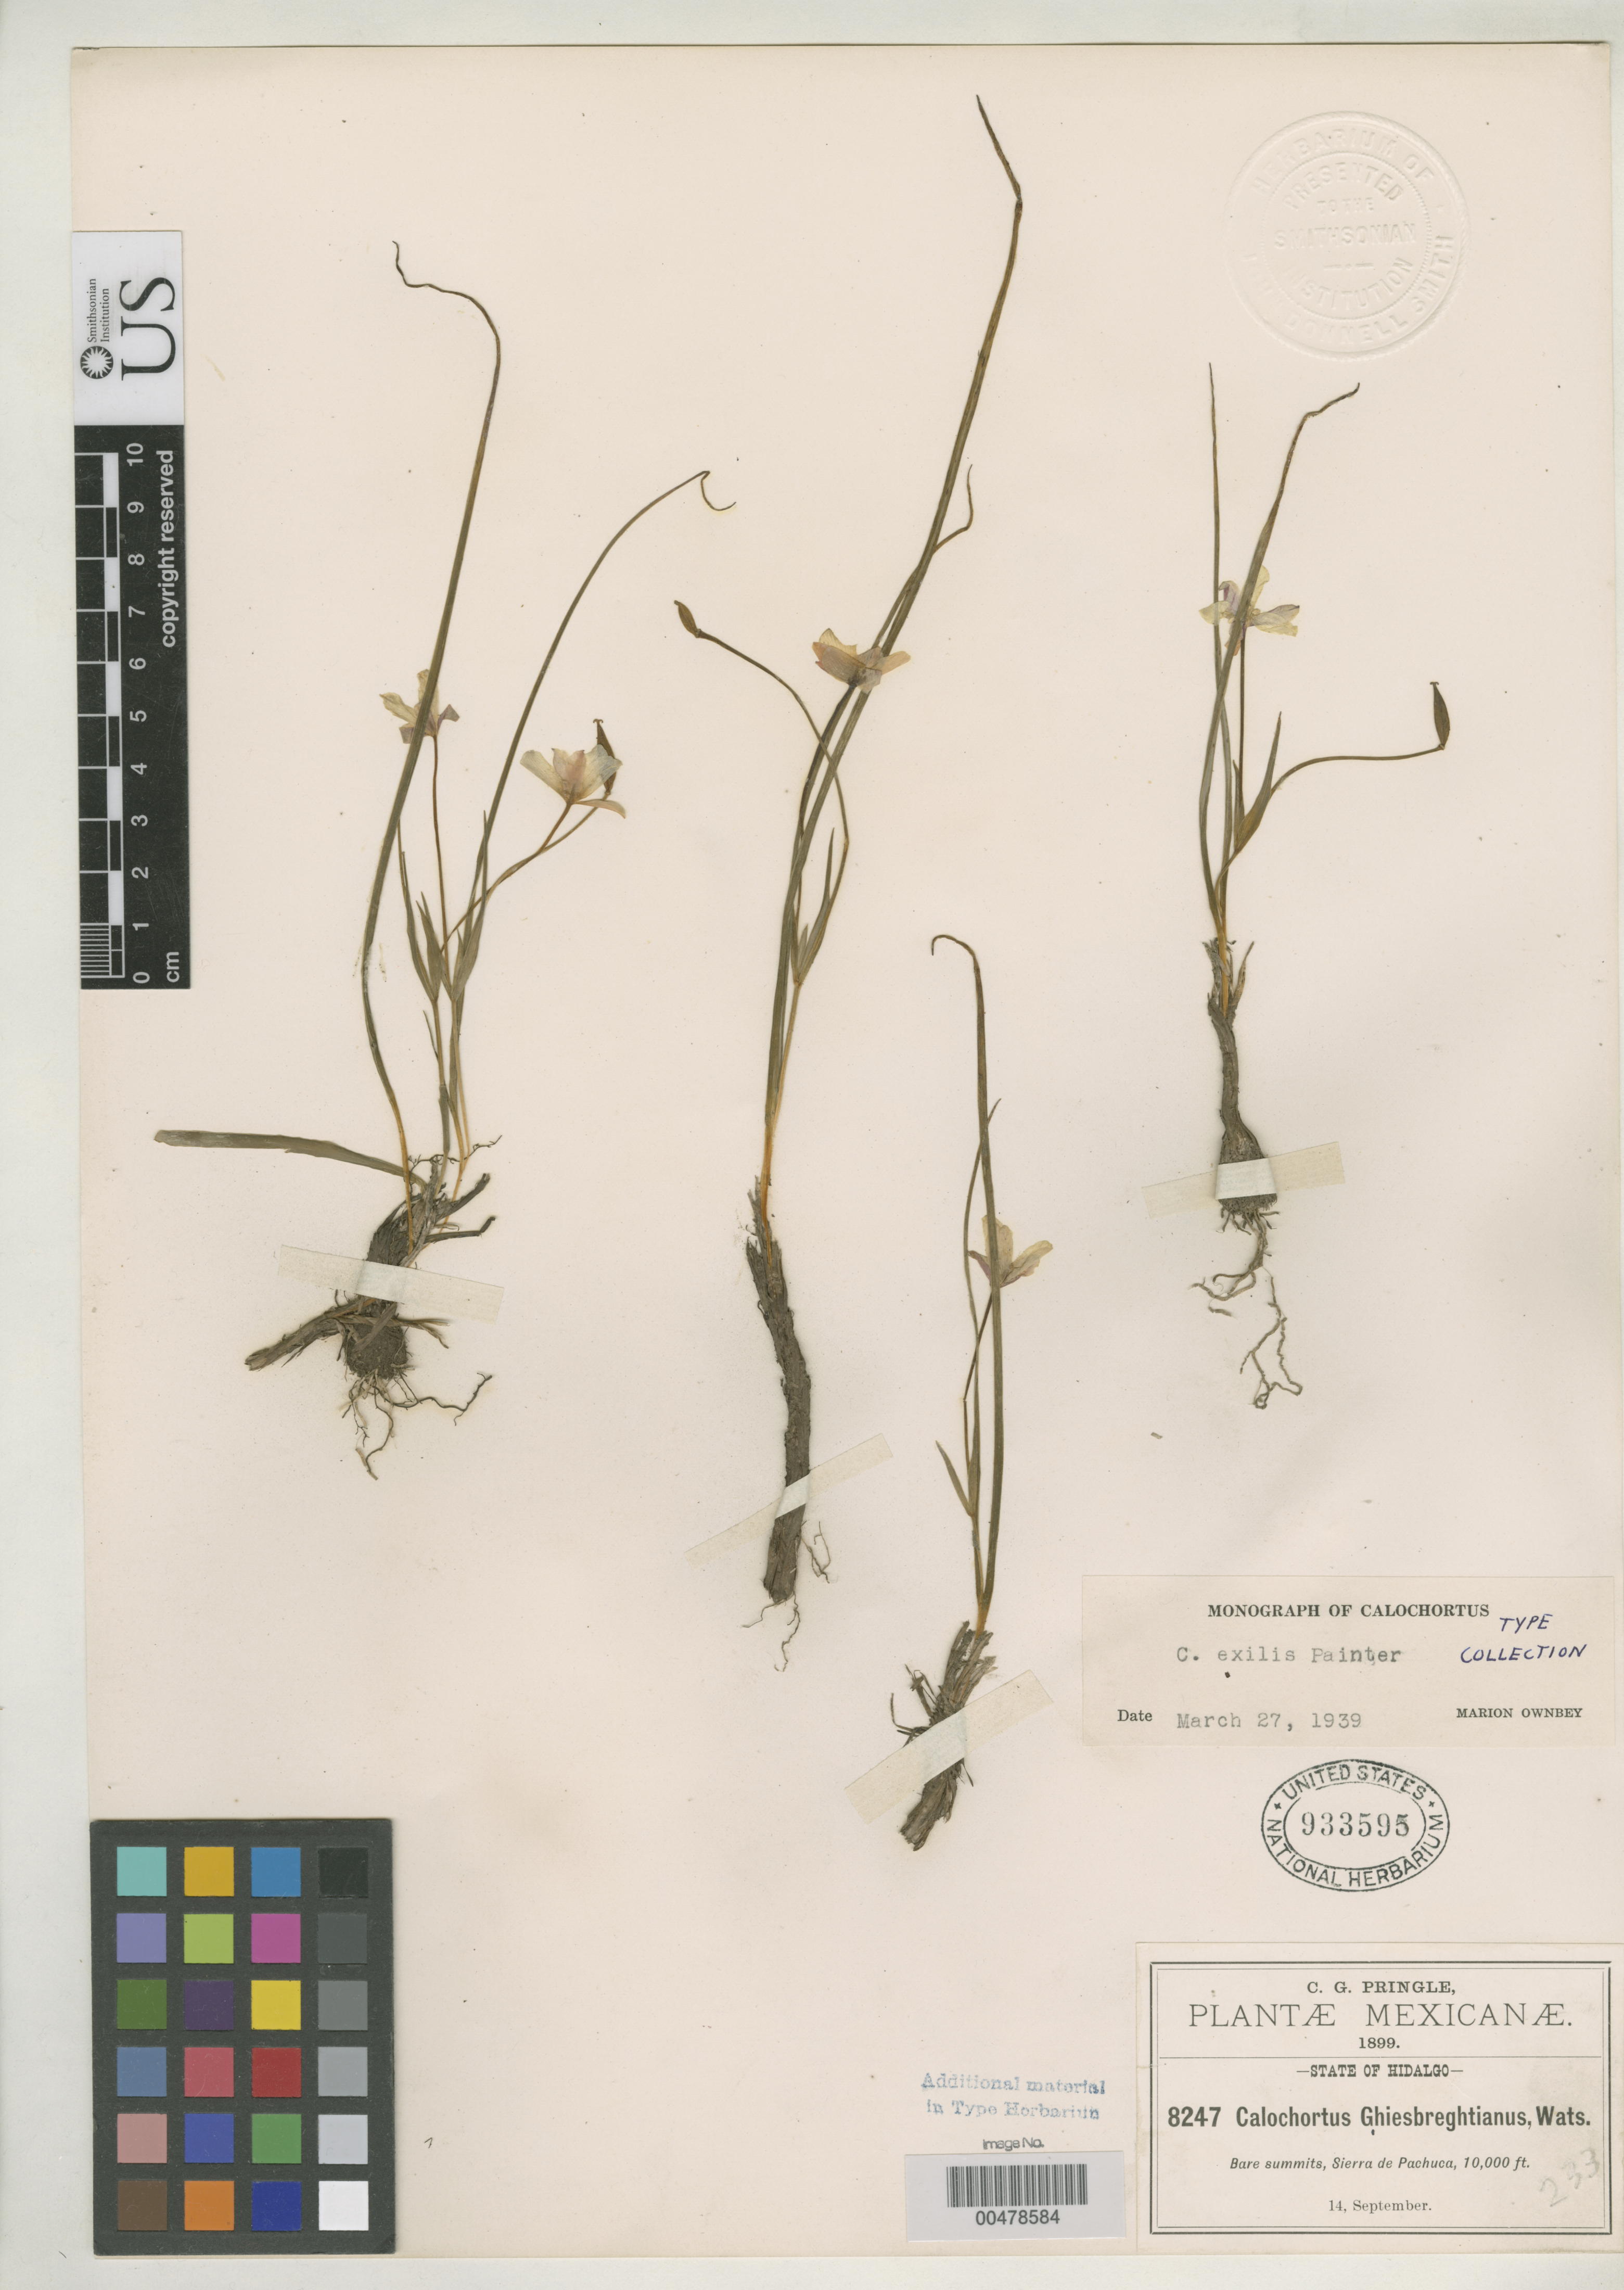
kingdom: Plantae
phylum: Tracheophyta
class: Liliopsida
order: Liliales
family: Liliaceae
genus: Calochortus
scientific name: Calochortus exilis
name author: J.H. Painter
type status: Isotype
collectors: C. G. Pringle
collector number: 8247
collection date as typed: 14 Sep 1899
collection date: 1899-09-14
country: Mexico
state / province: Hidalgo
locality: Sierra de Pachuca, bare summits.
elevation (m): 3048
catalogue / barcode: US 933595